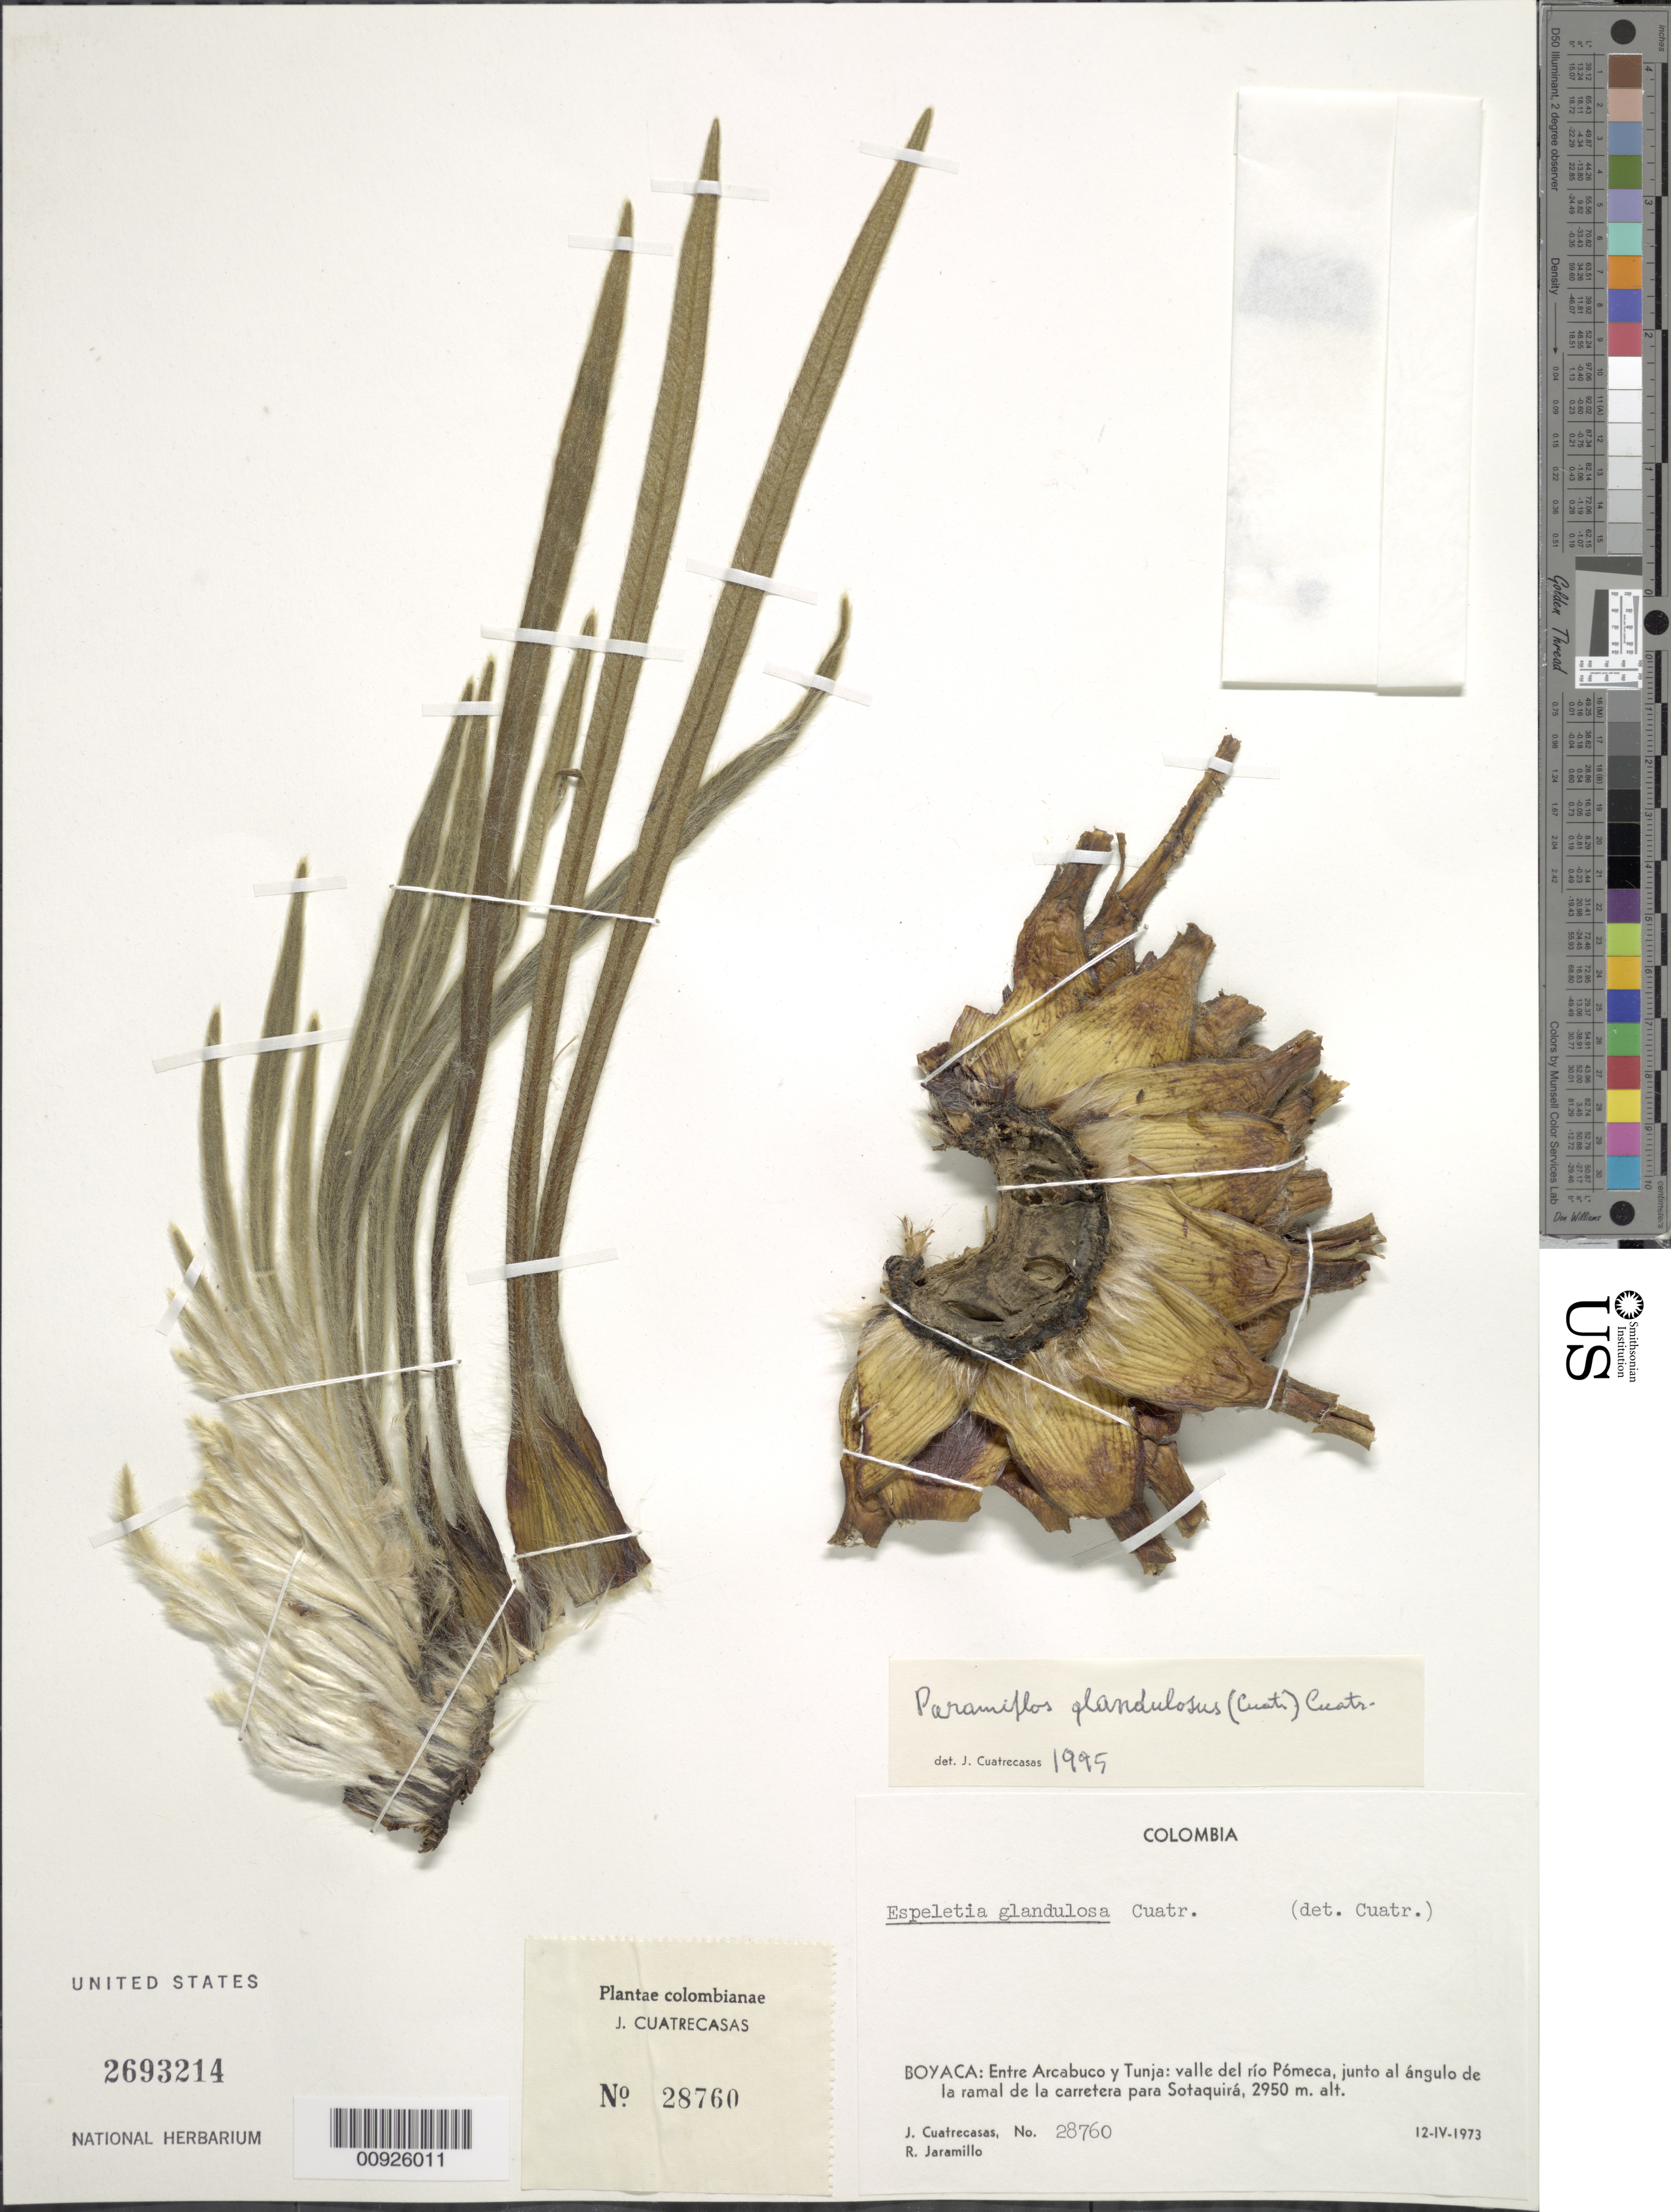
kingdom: Plantae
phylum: Tracheophyta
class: Magnoliopsida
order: Asterales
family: Asteraceae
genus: Paramiflos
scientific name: Paramiflos glandulosus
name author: (Cuatrec.) Cuatrec.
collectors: J. Cuatrecasas & R. Jaramillo M.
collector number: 28760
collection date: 1973-04-12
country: Colombia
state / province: Boyacá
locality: Entre Arcabuco y Tunja, valle del Río Pómeca, junto al ángulo de la ramal de la carretera para Sotaquirá.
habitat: Es frecuente en las pendientes faldas de ambos flancos del valle.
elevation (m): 2950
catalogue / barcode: US 2693214